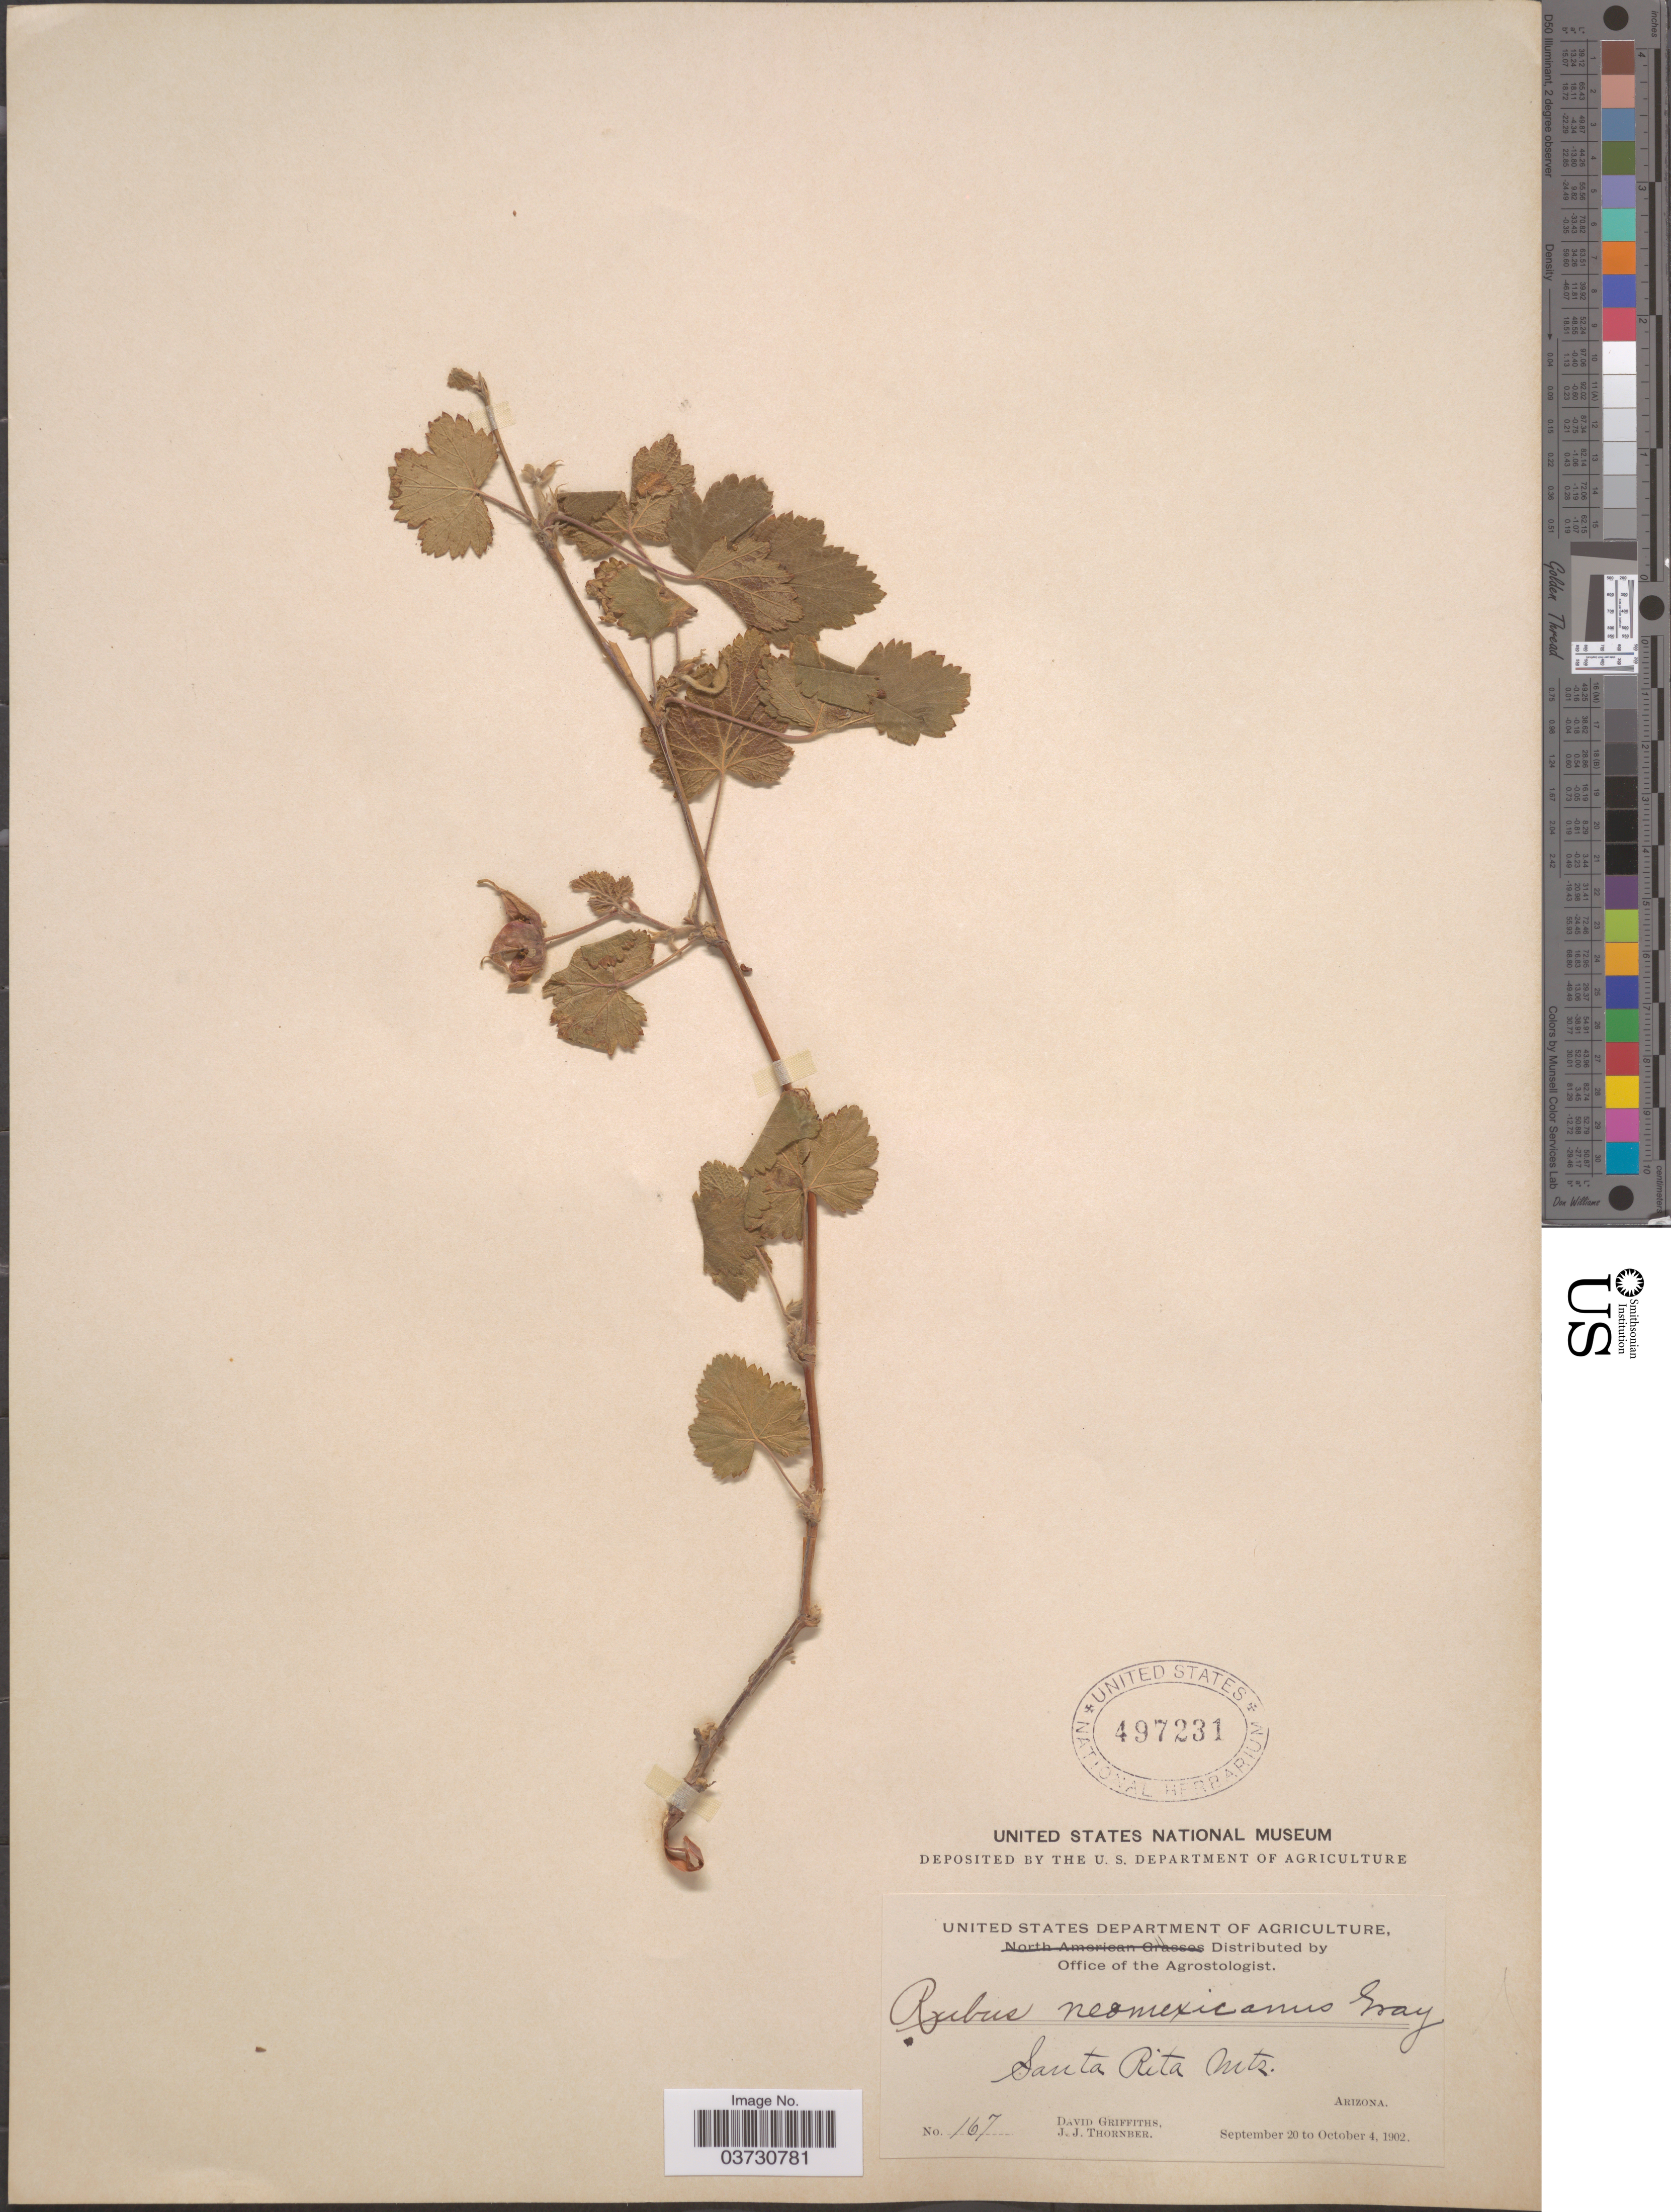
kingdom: Plantae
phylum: Tracheophyta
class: Magnoliopsida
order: Rosales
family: Rosaceae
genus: Rubus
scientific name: Rubus neomexicanus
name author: A. Gray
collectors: D. Griffiths & J. Thornber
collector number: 167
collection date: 1902-09-20/1902-10-04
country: United States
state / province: Arizona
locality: Santa Rita Mts.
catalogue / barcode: US 497231